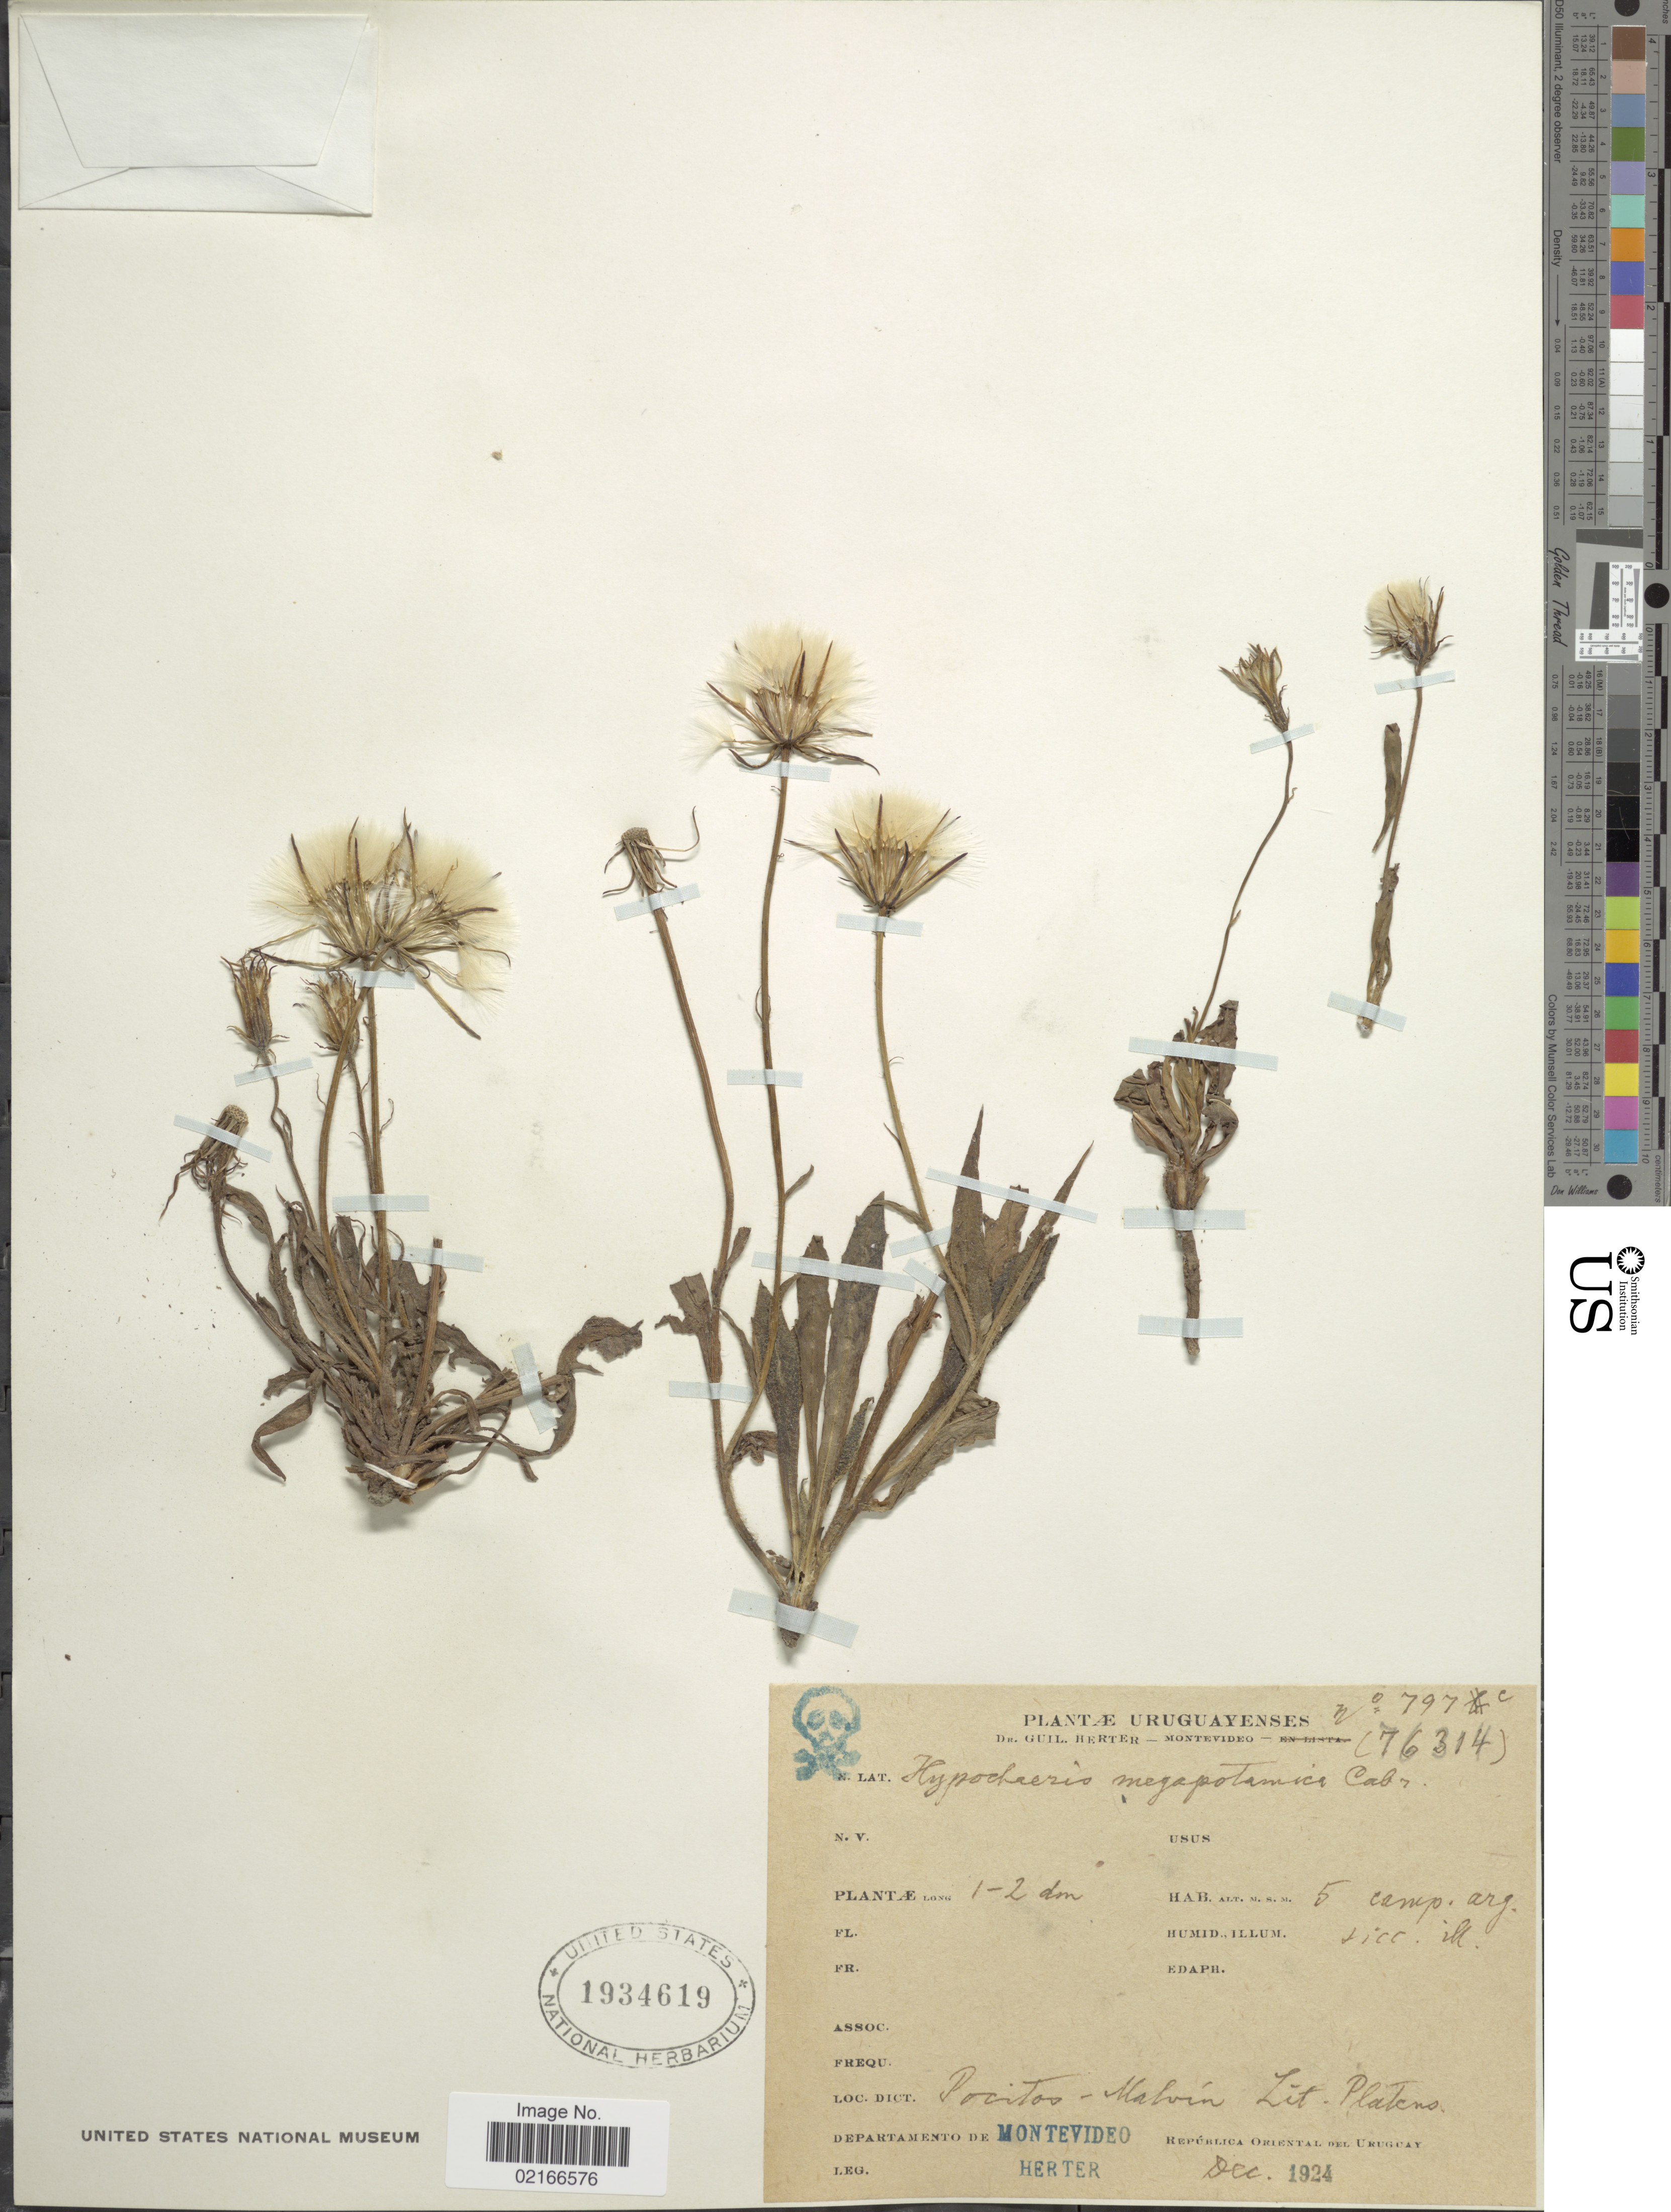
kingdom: Plantae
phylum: Tracheophyta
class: Magnoliopsida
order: Asterales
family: Asteraceae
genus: Hypochaeris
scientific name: Hypochaeris megapotamica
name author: Cabrera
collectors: G. Herter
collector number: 797c (76314)*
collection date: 1924-12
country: Uruguay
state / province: Montevideo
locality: Pocitos - Malvín Lit. Platens.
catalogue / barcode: US 1934619